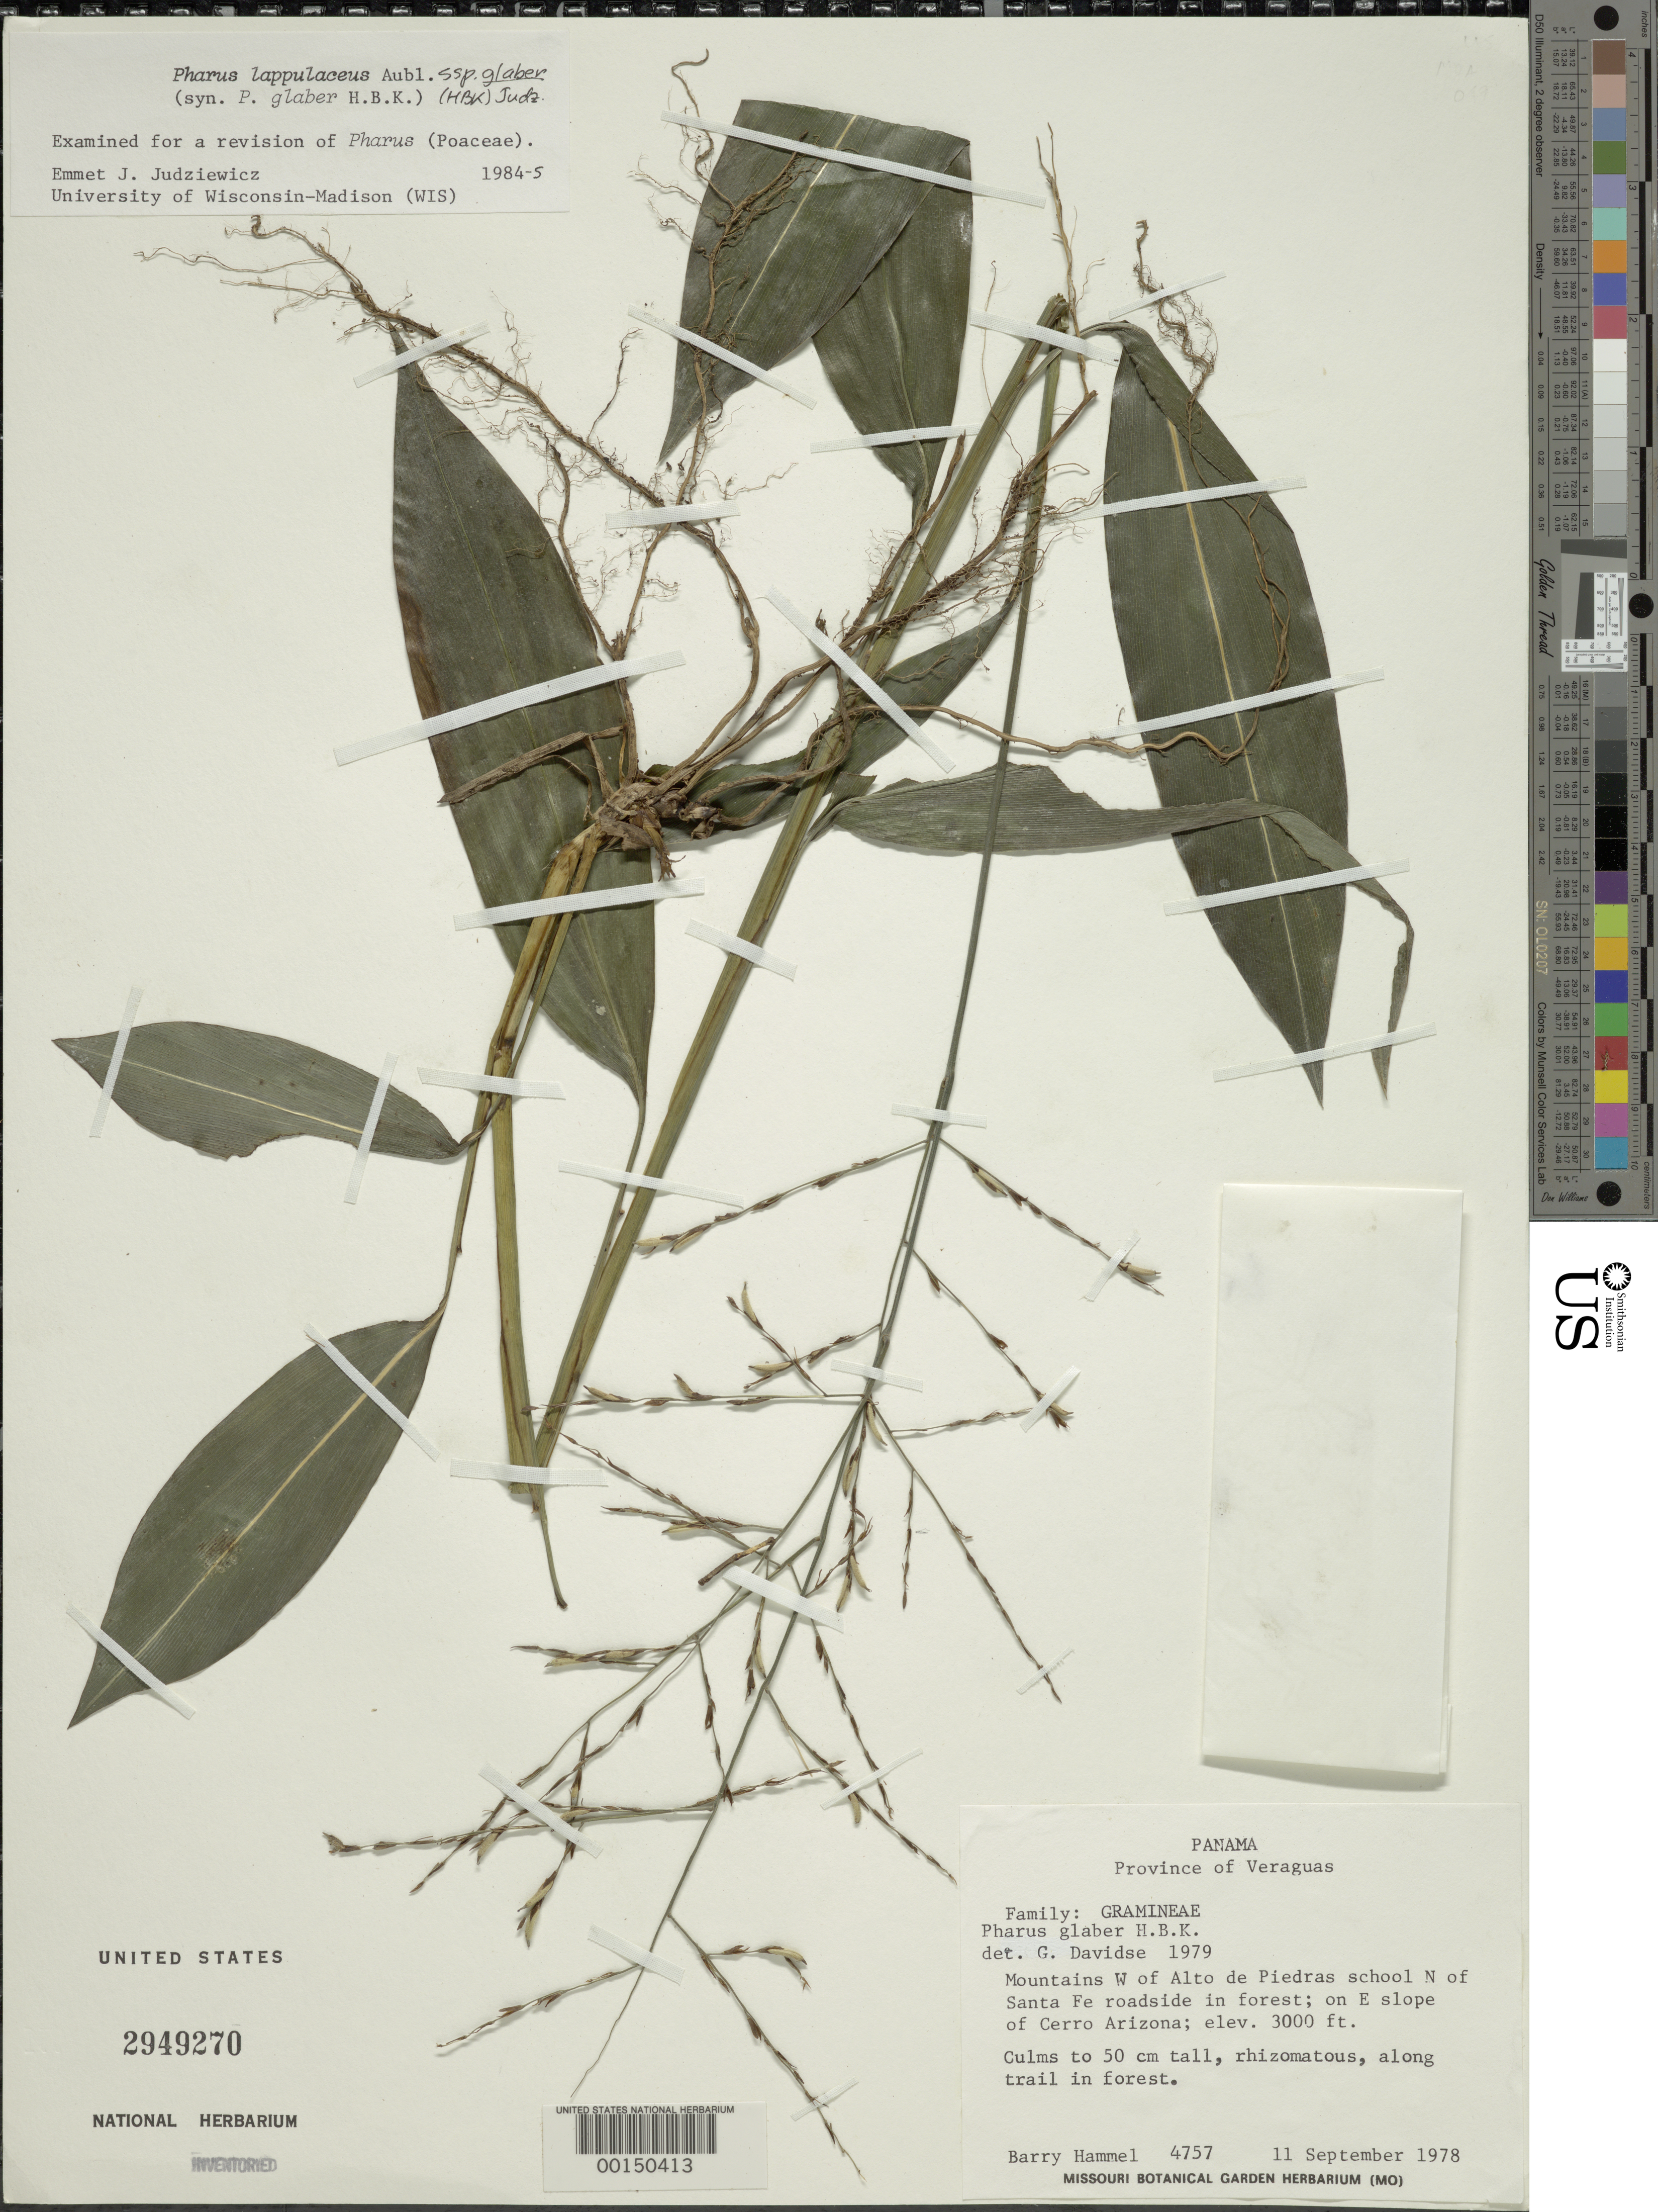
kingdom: Plantae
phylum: Tracheophyta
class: Liliopsida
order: Poales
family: Poaceae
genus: Pharus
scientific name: Pharus lappulaceus subsp. glaber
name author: (Kunth) Judz.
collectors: B. Hammel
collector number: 4757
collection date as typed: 11 Sep 1978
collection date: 1978-09-11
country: Panama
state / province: Veraguas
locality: Cerro Arizona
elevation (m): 915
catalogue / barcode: US 2949270